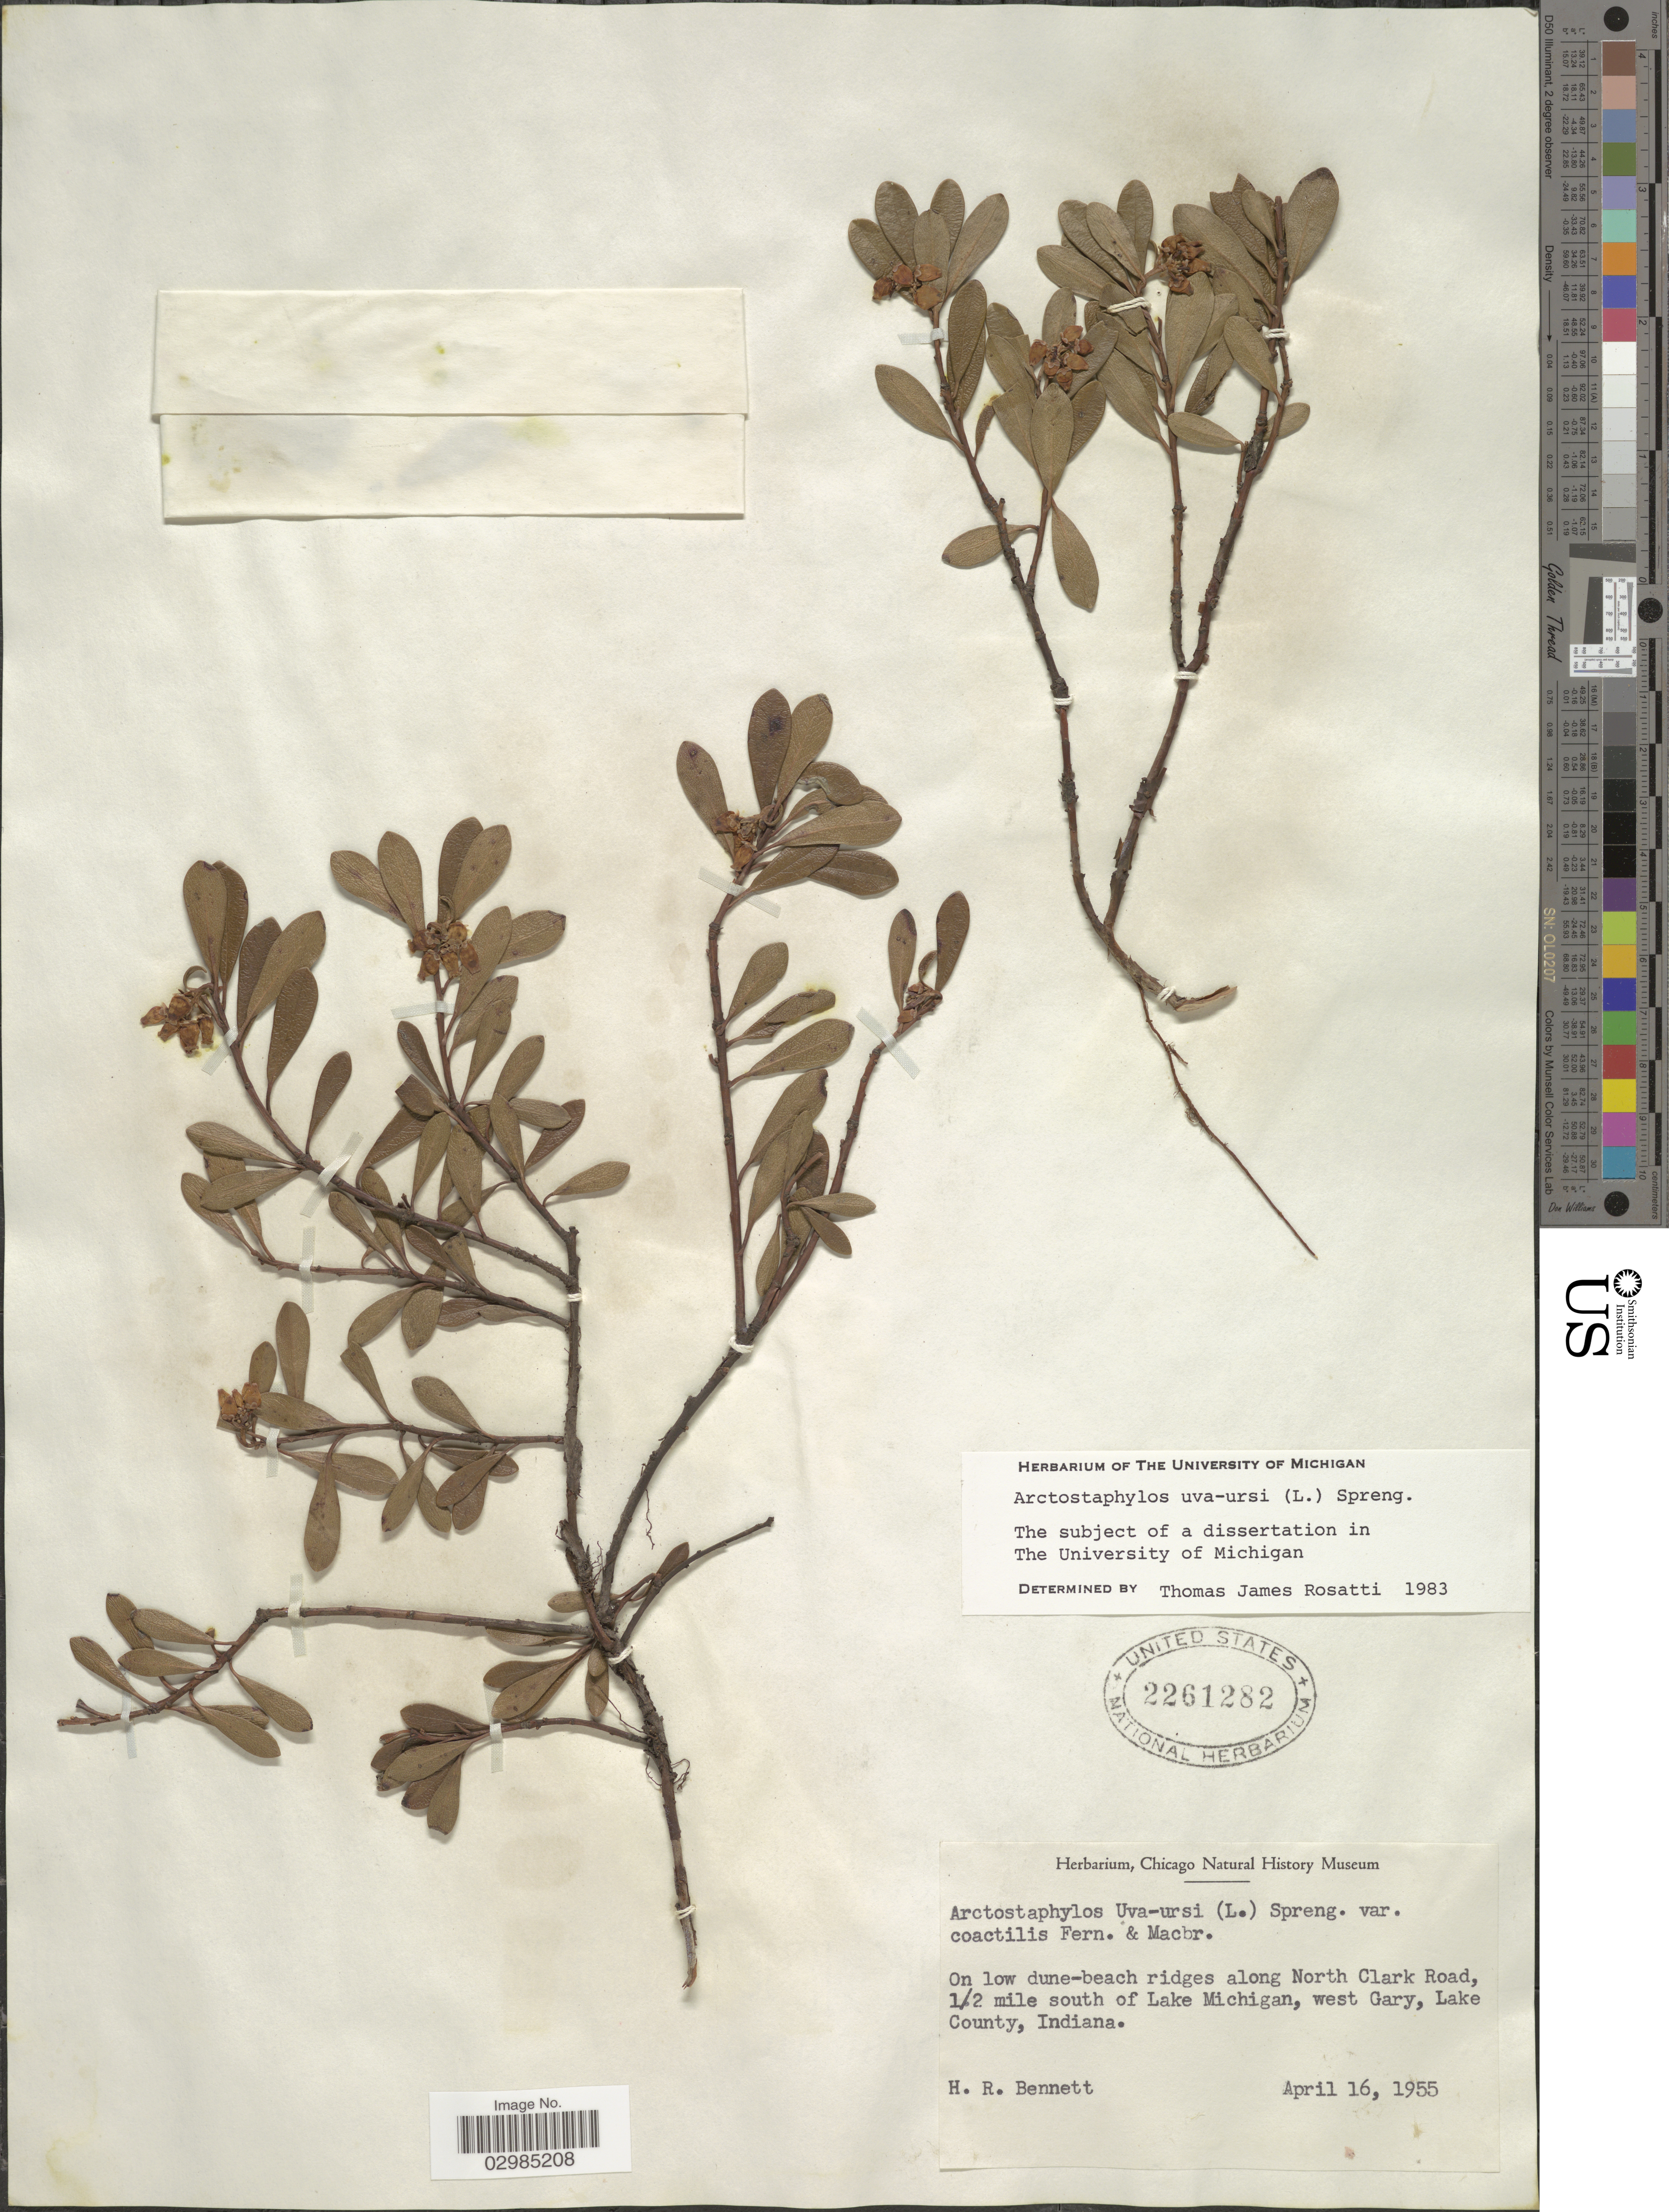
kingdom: Plantae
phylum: Tracheophyta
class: Magnoliopsida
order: Ericales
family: Ericaceae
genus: Arctostaphylos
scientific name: Arctostaphylos uva-ursi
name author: (L.) Spreng.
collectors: H. R. Bennett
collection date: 1955-04-16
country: United States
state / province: Indiana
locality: On low dune-beach ridges along North Clark Road, ½ mile south of Lake Michigan, west Gary, Lake County.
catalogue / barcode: US 2261282